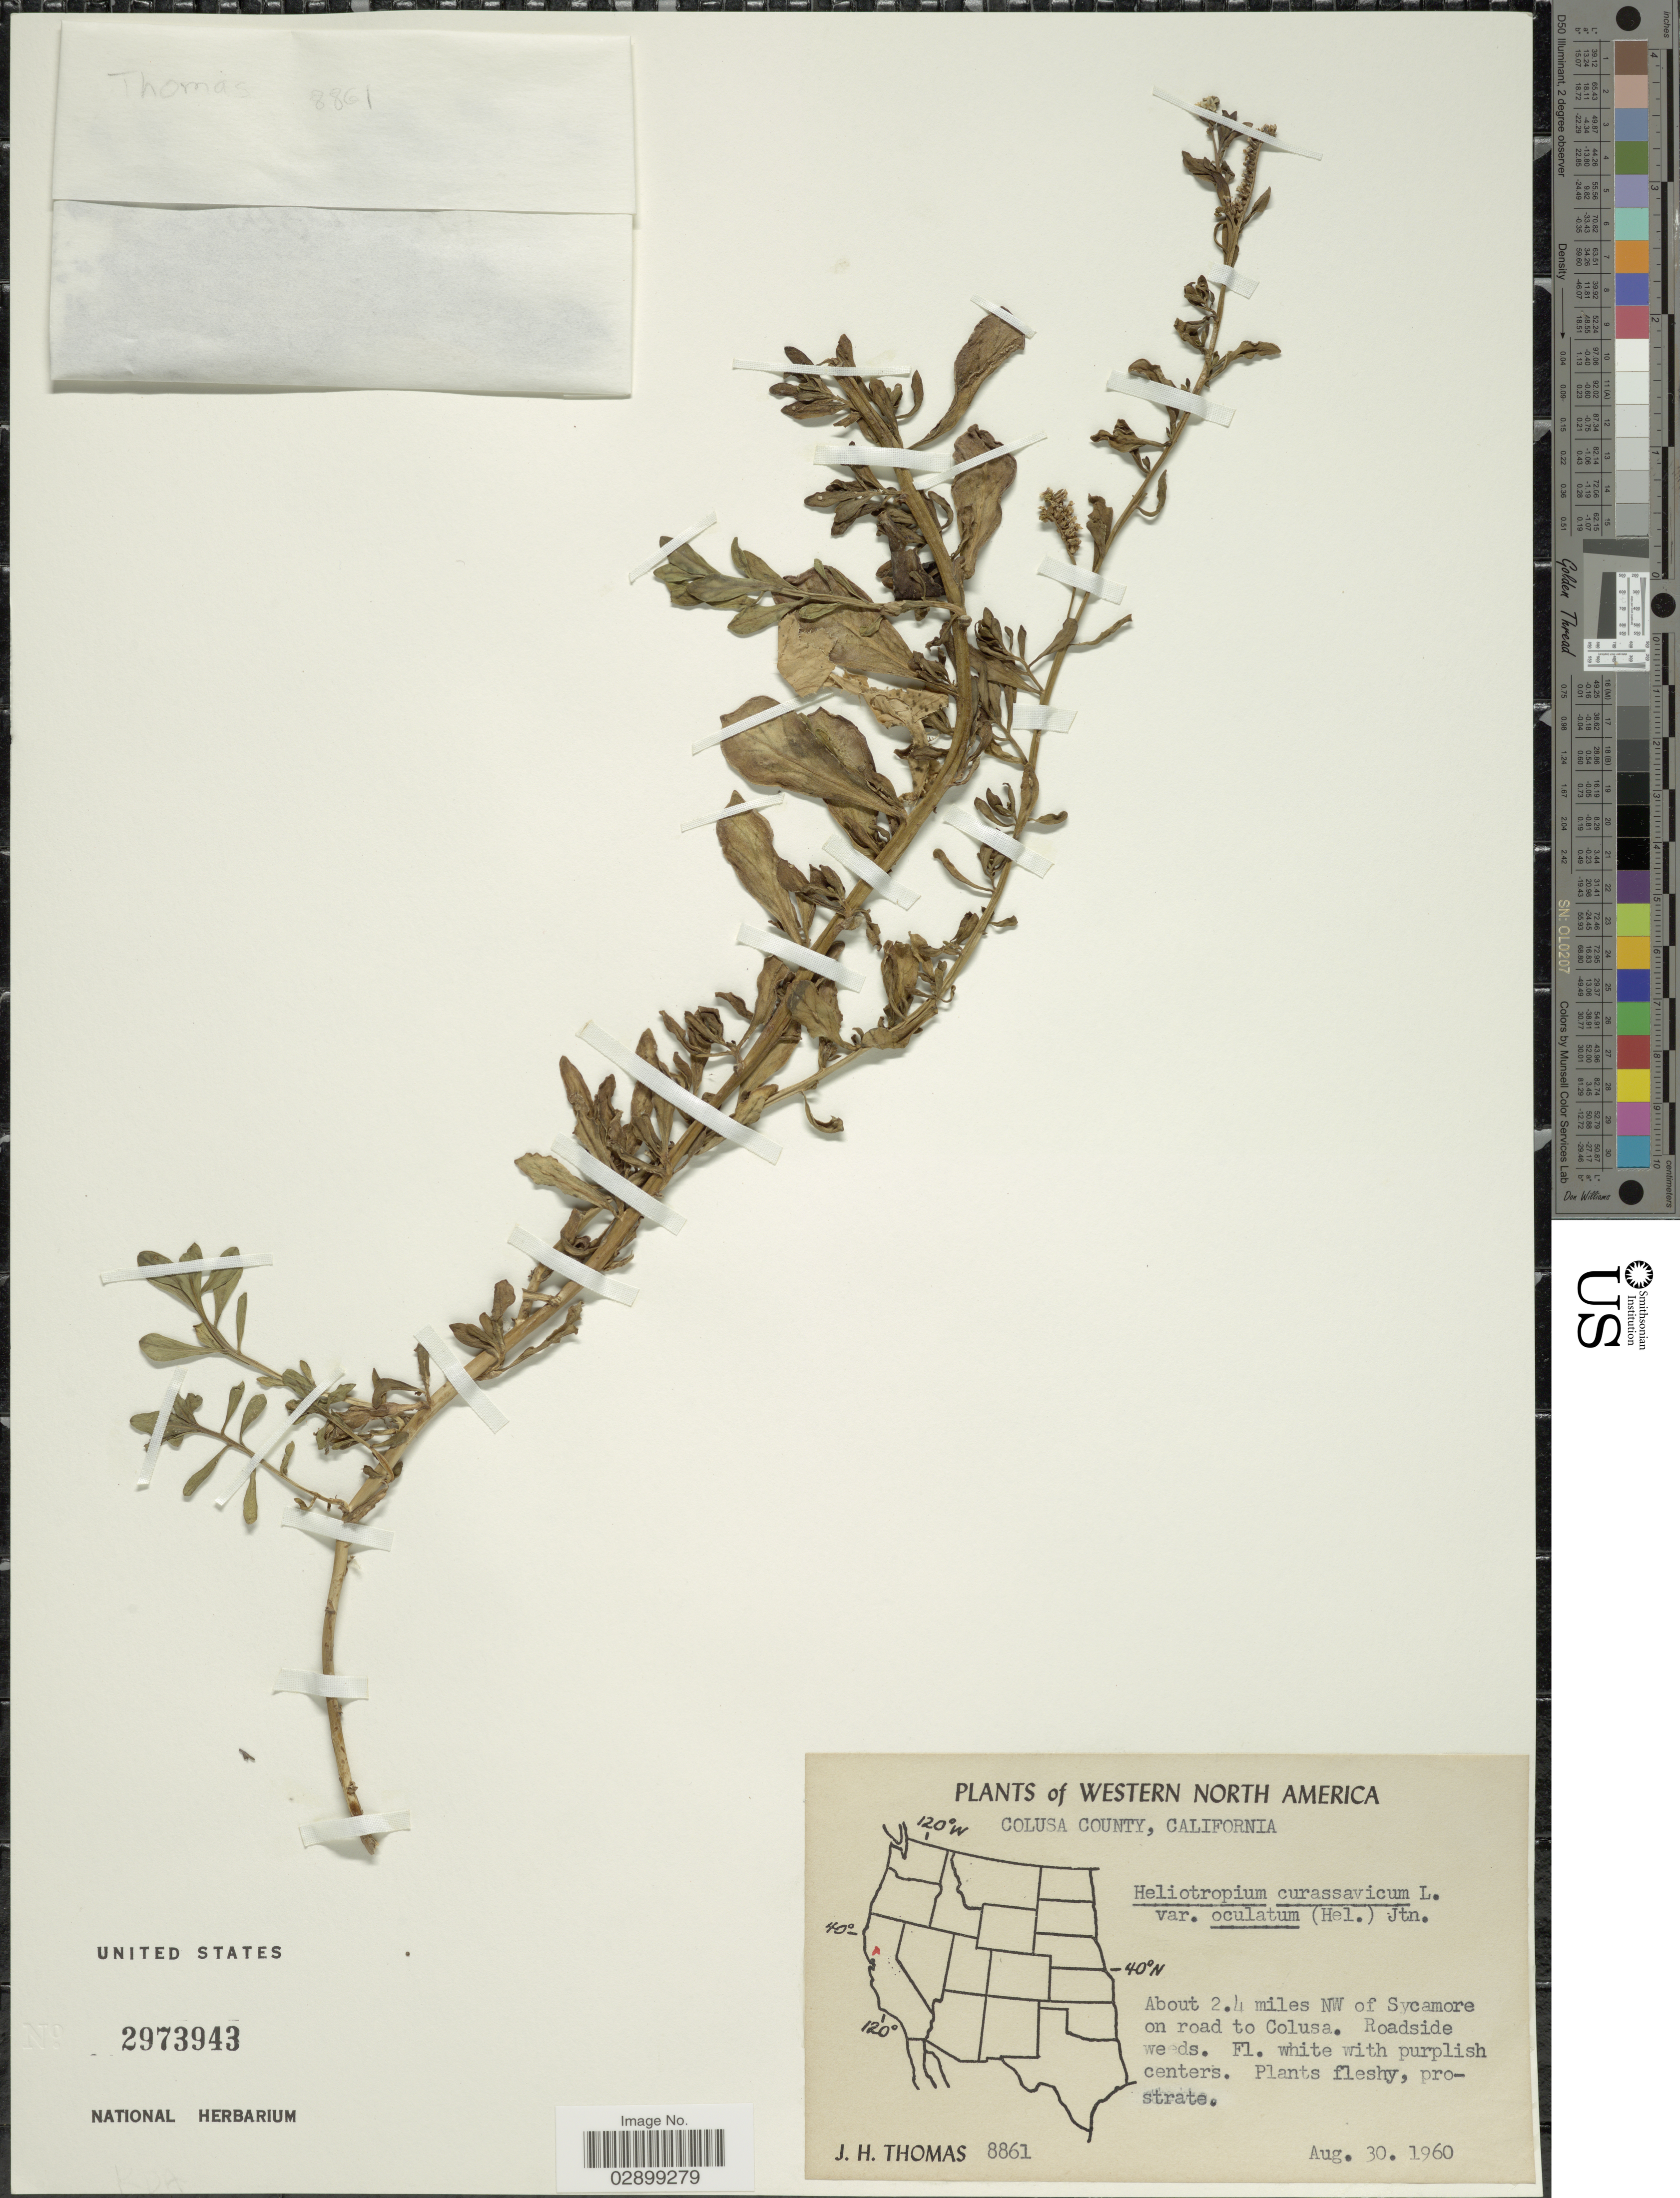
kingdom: Plantae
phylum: Tracheophyta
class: Magnoliopsida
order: Boraginales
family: Heliotropiaceae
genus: Heliotropium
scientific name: Heliotropium sp.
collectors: J. H. Thomas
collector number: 8861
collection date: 1960-08-30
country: United States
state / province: California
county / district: Colusa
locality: Western North America. Colusa County. About 2.4 miles NW of Sycamore on road to Colusa.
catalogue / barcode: US 2973943